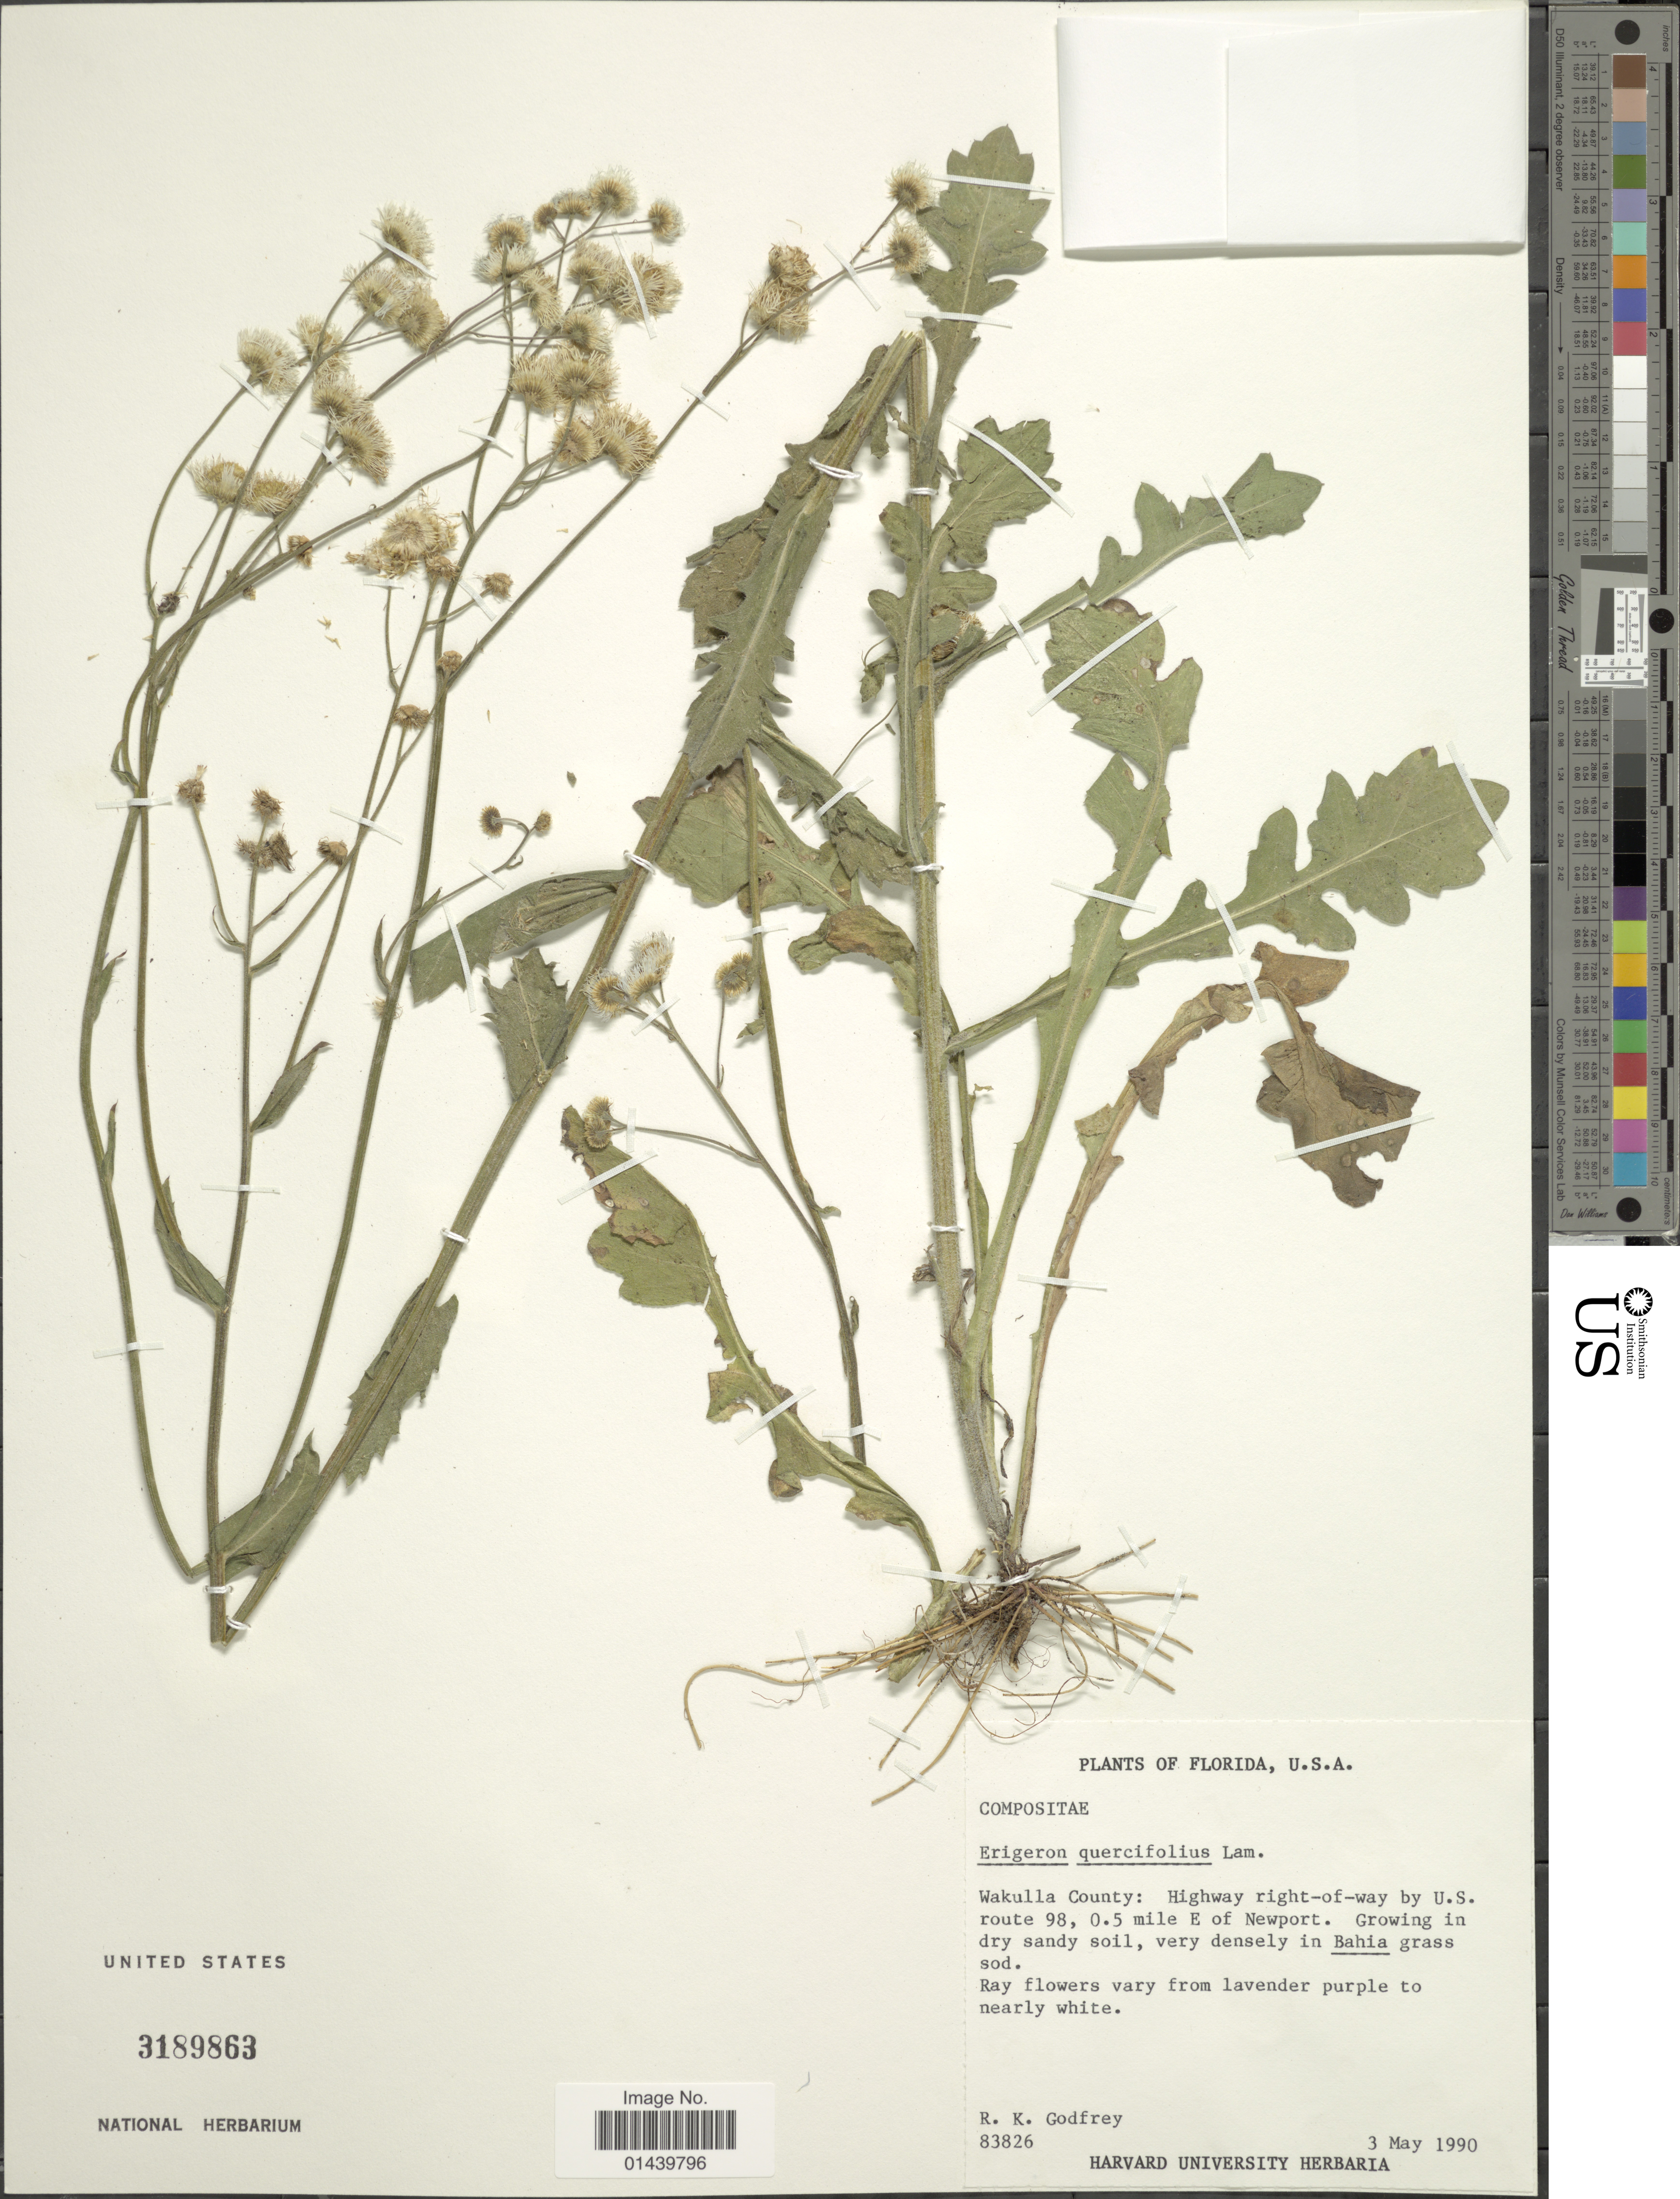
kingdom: Plantae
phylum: Tracheophyta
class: Magnoliopsida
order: Asterales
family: Asteraceae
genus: Erigeron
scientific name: Erigeron quercifolius Lam.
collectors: R. K. Godfrey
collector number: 83826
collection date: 1990-05-03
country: United States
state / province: Florida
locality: U.S.A. Wakulla County: Highway right-of-way by U.S. route 98, 0.5 mile E of Newport.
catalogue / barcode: US 3189863